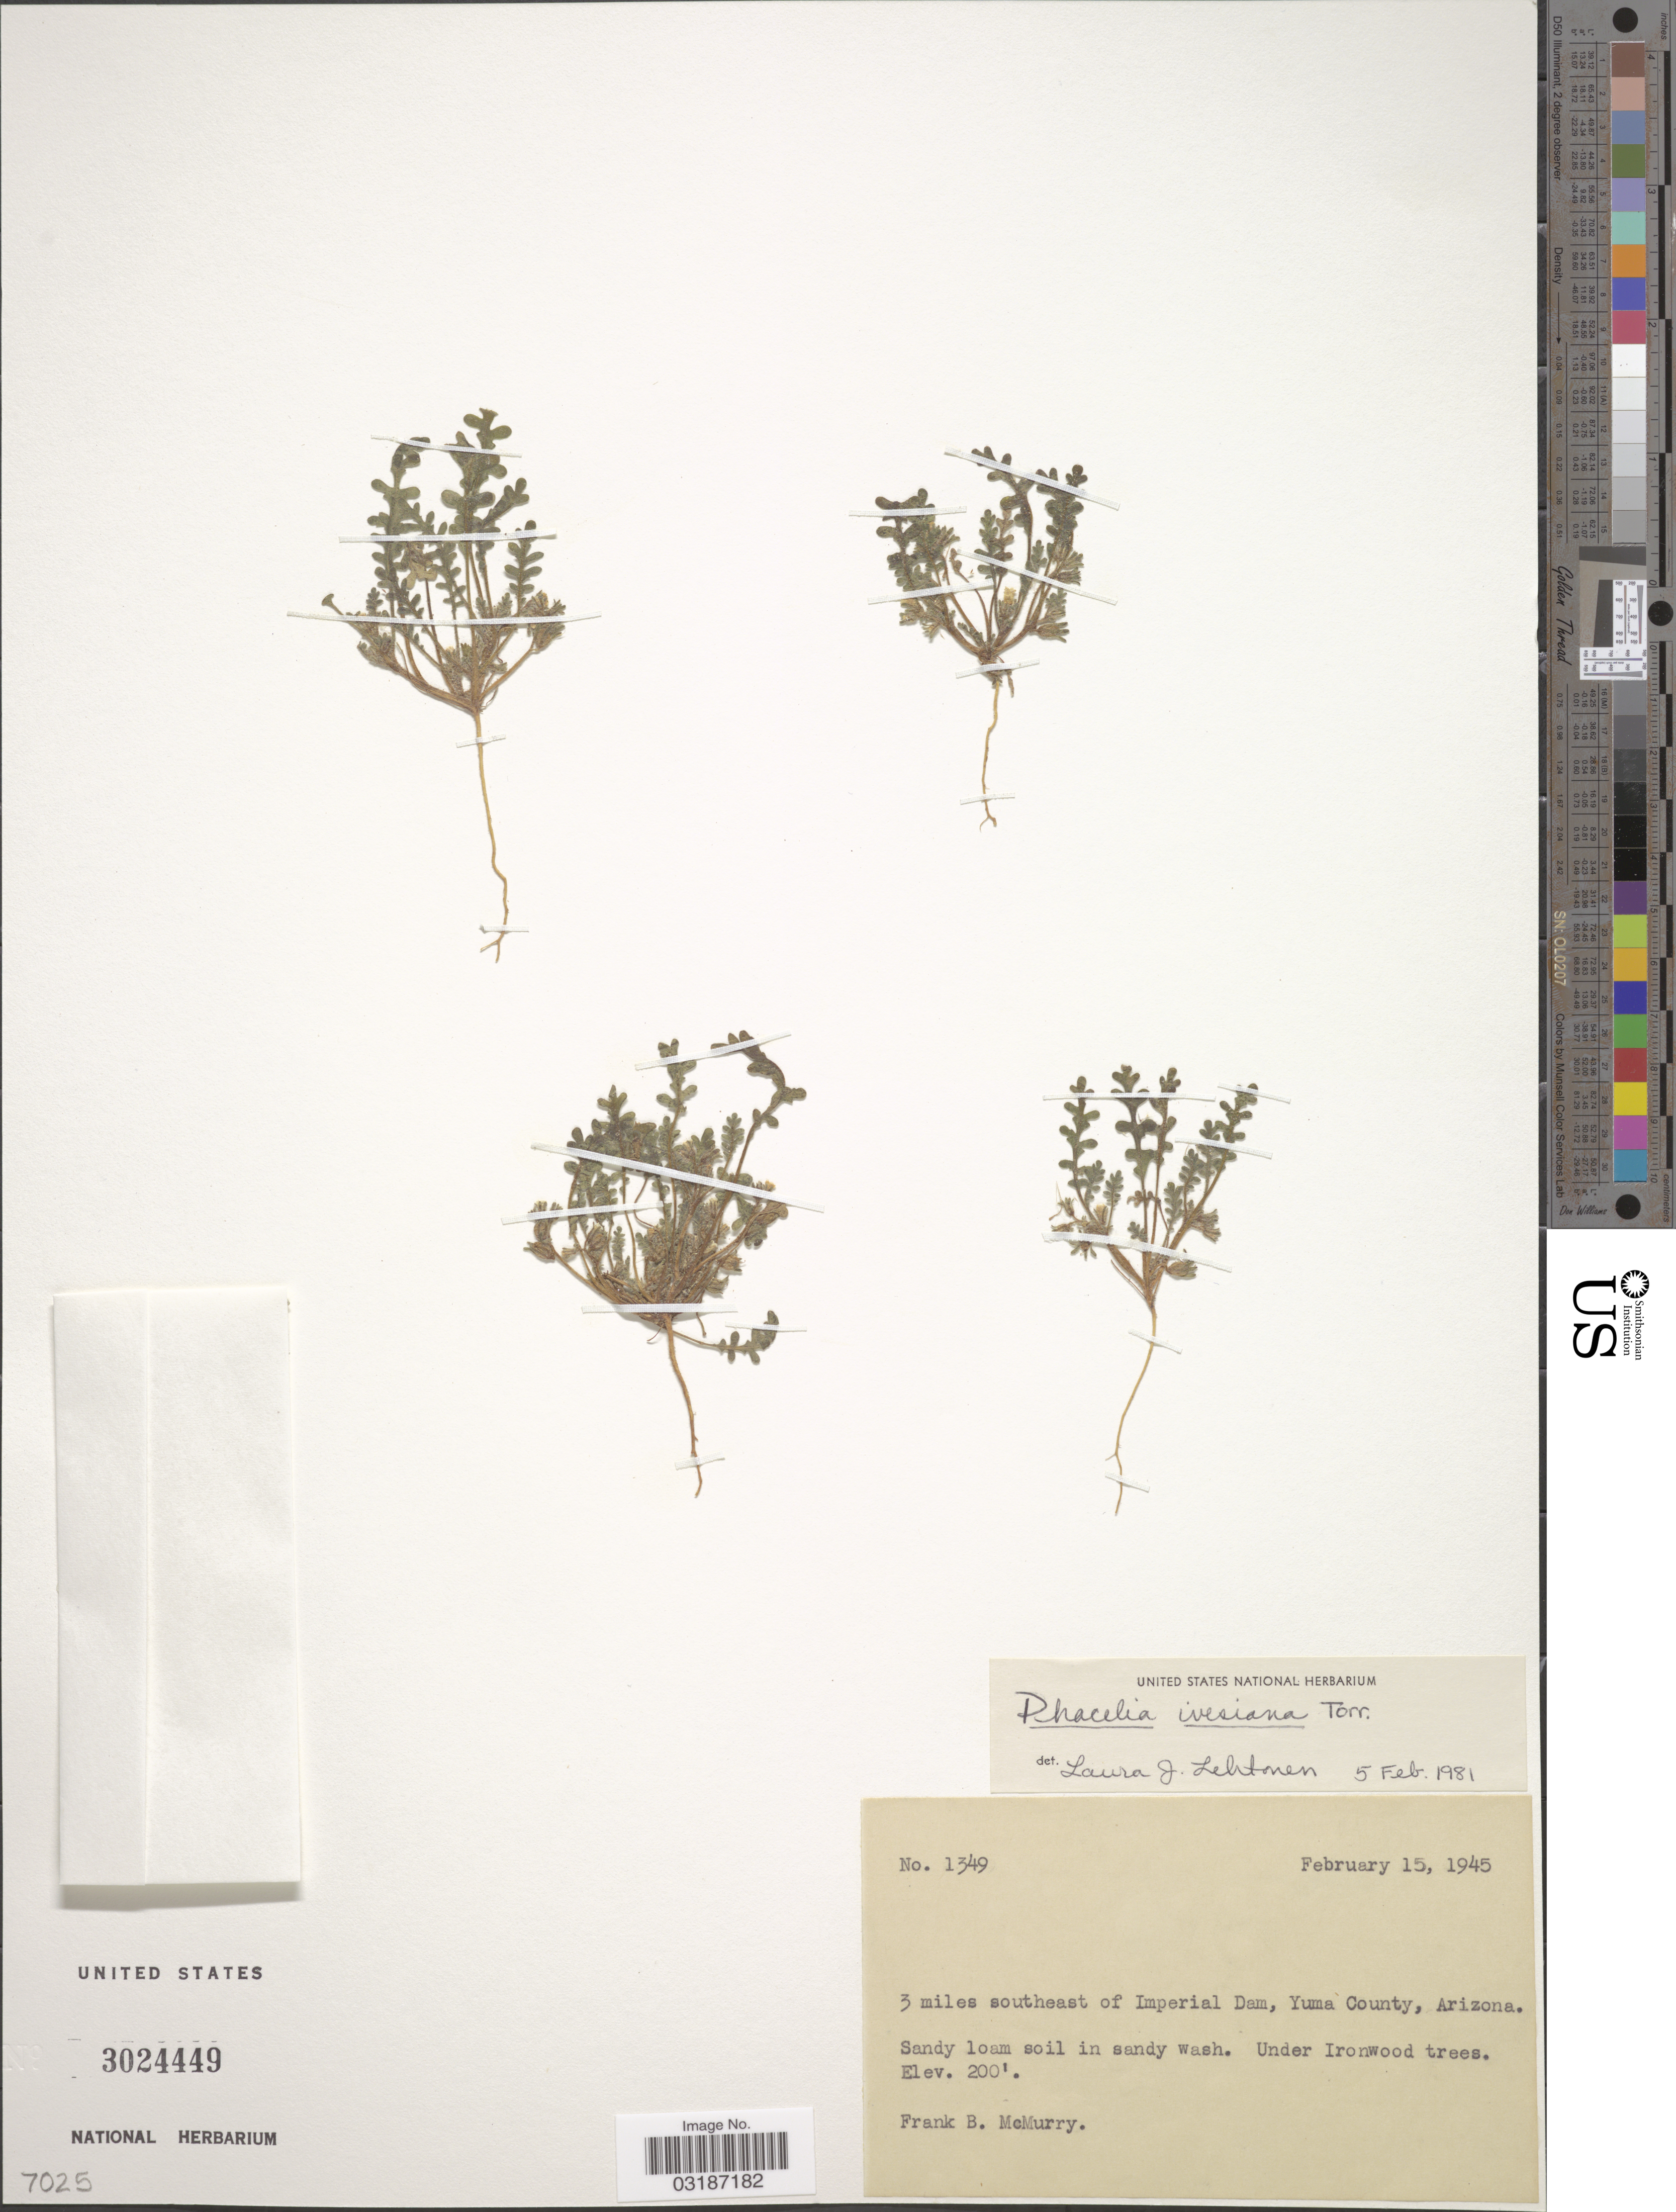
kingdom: Plantae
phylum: Tracheophyta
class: Magnoliopsida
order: Boraginales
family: Hydrophyllaceae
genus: Phacelia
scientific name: Phacelia ivesiana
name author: Torr.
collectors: F. B. McMurry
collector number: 1349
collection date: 1945-02-15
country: United States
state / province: Arizona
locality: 3 miles southeast of Imperial Dam, Yuma County.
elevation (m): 61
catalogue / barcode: US 3024449